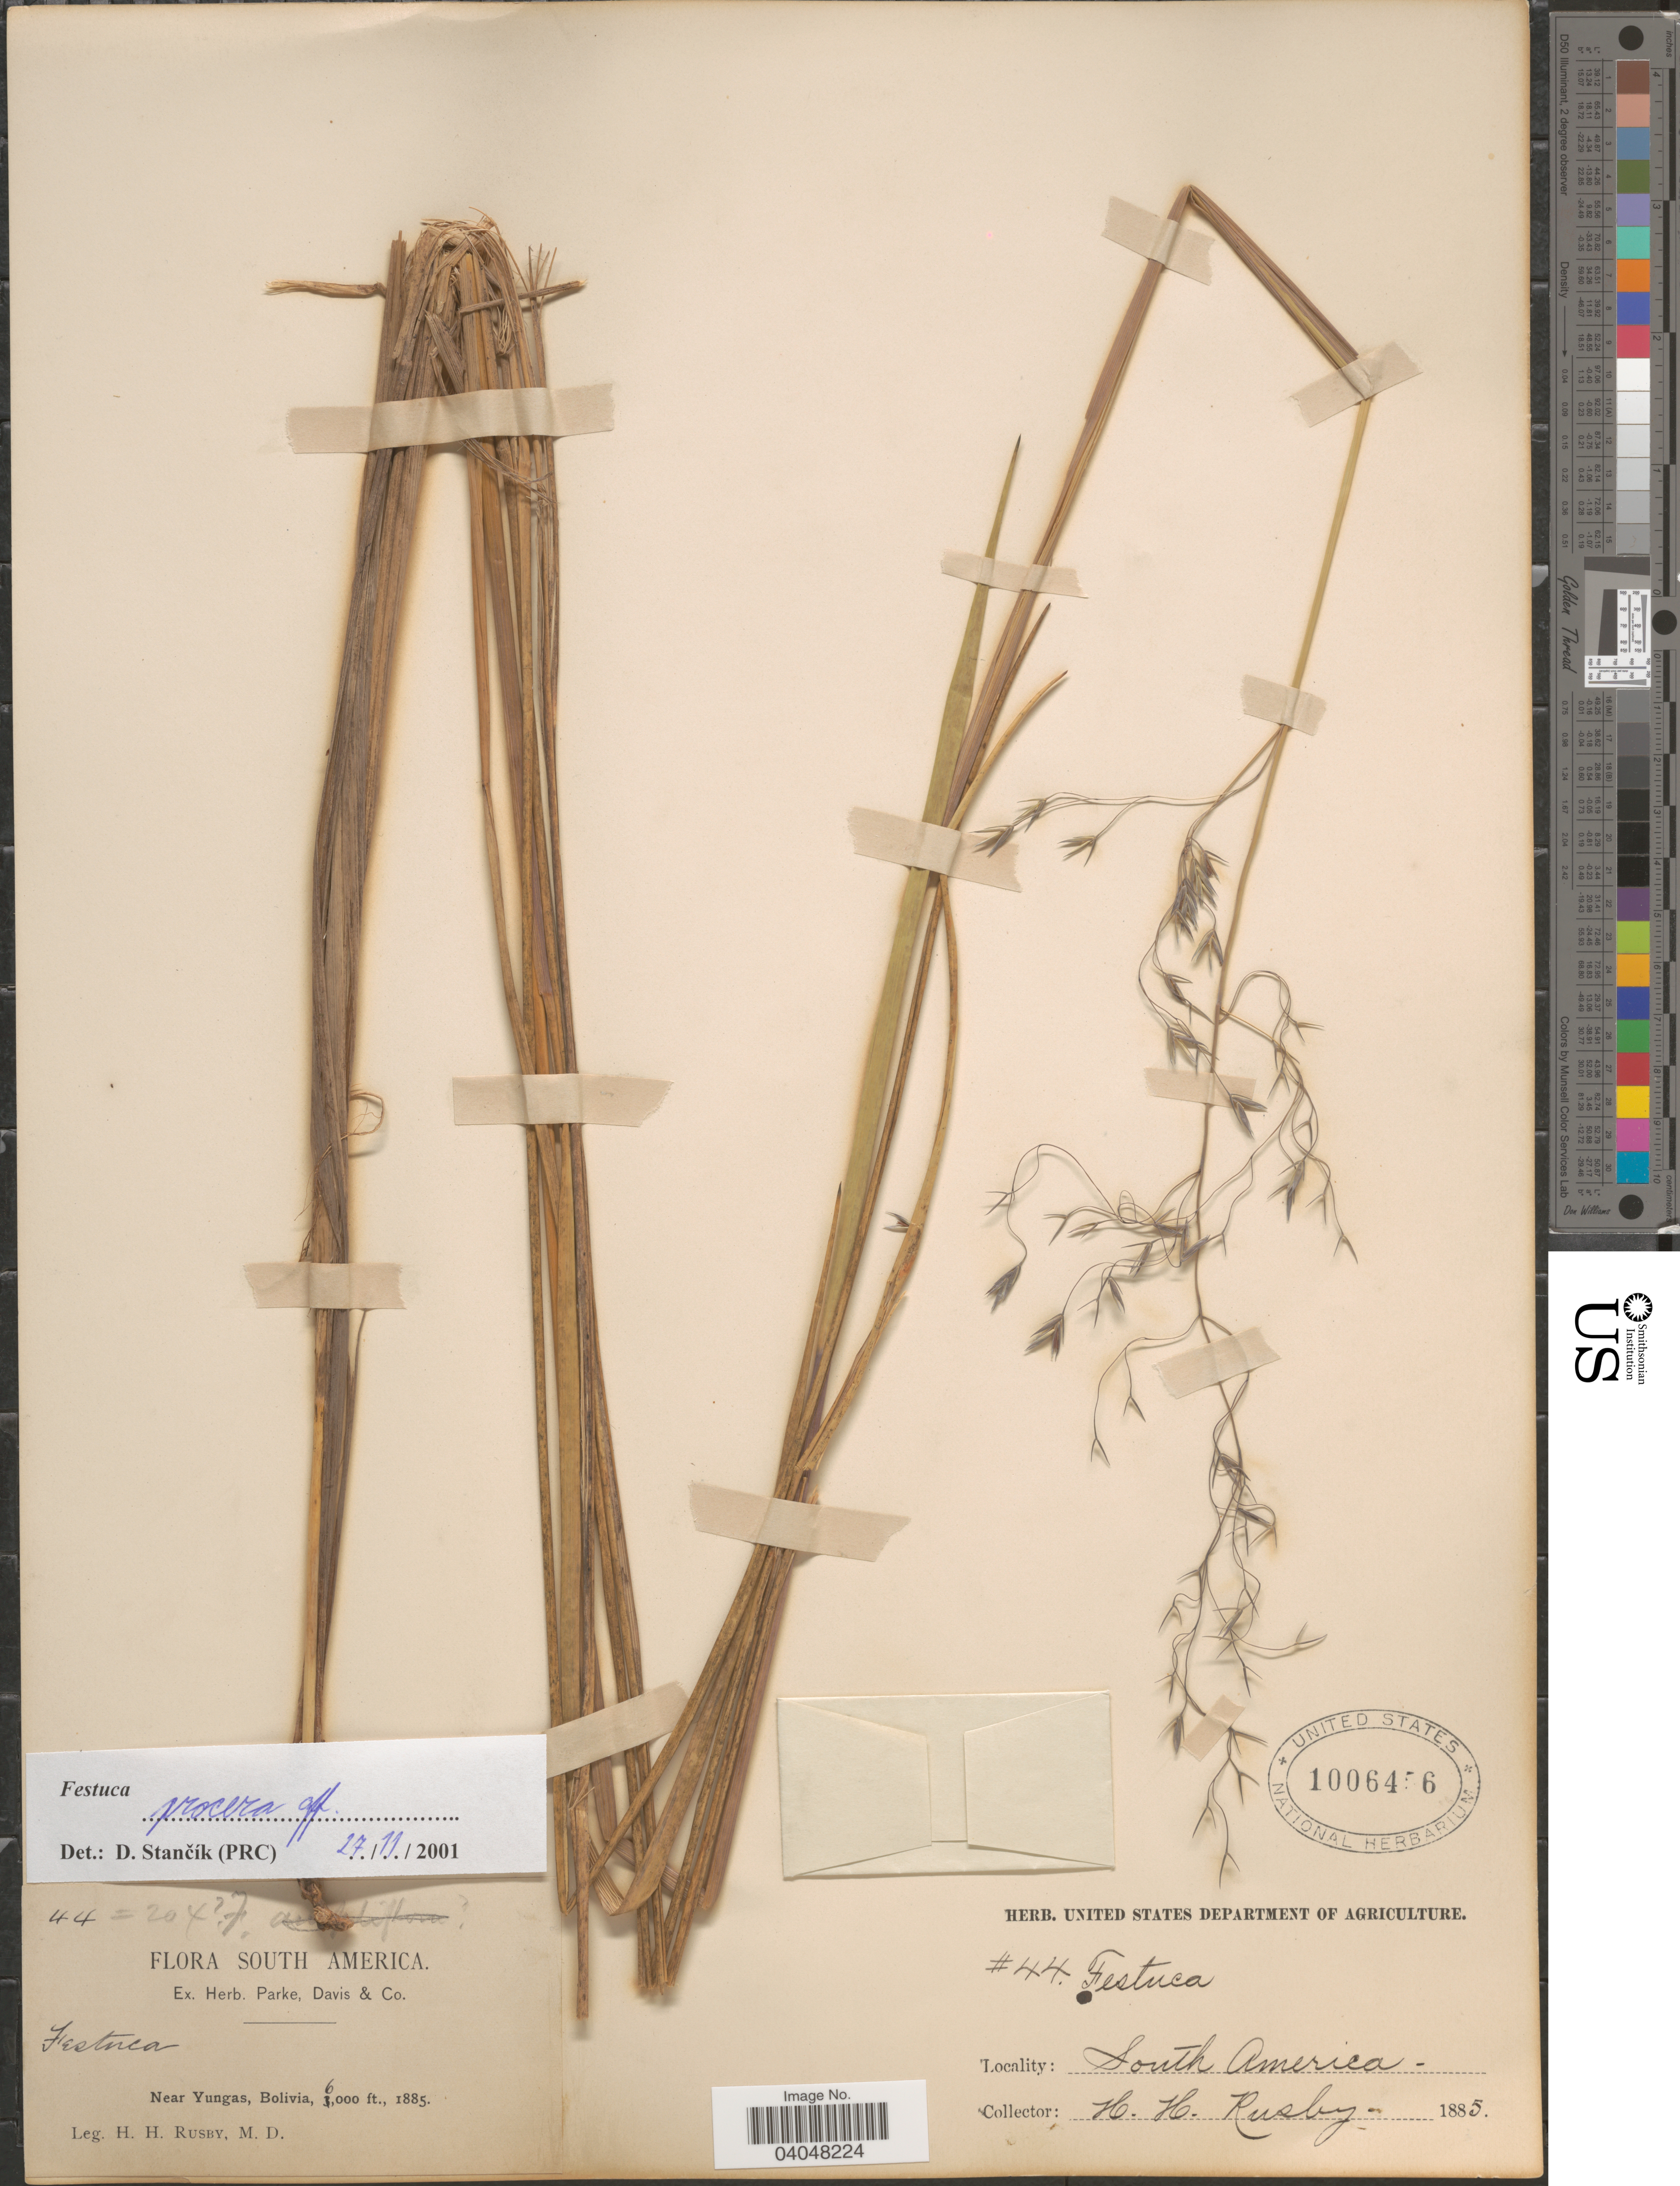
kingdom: Plantae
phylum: Tracheophyta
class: Liliopsida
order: Poales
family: Poaceae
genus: Festuca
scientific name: Festuca procera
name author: Kunth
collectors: H. H. Rusby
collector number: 44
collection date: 1885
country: Bolivia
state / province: La Paz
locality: Near Yungas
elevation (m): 1829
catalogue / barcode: US 1006456